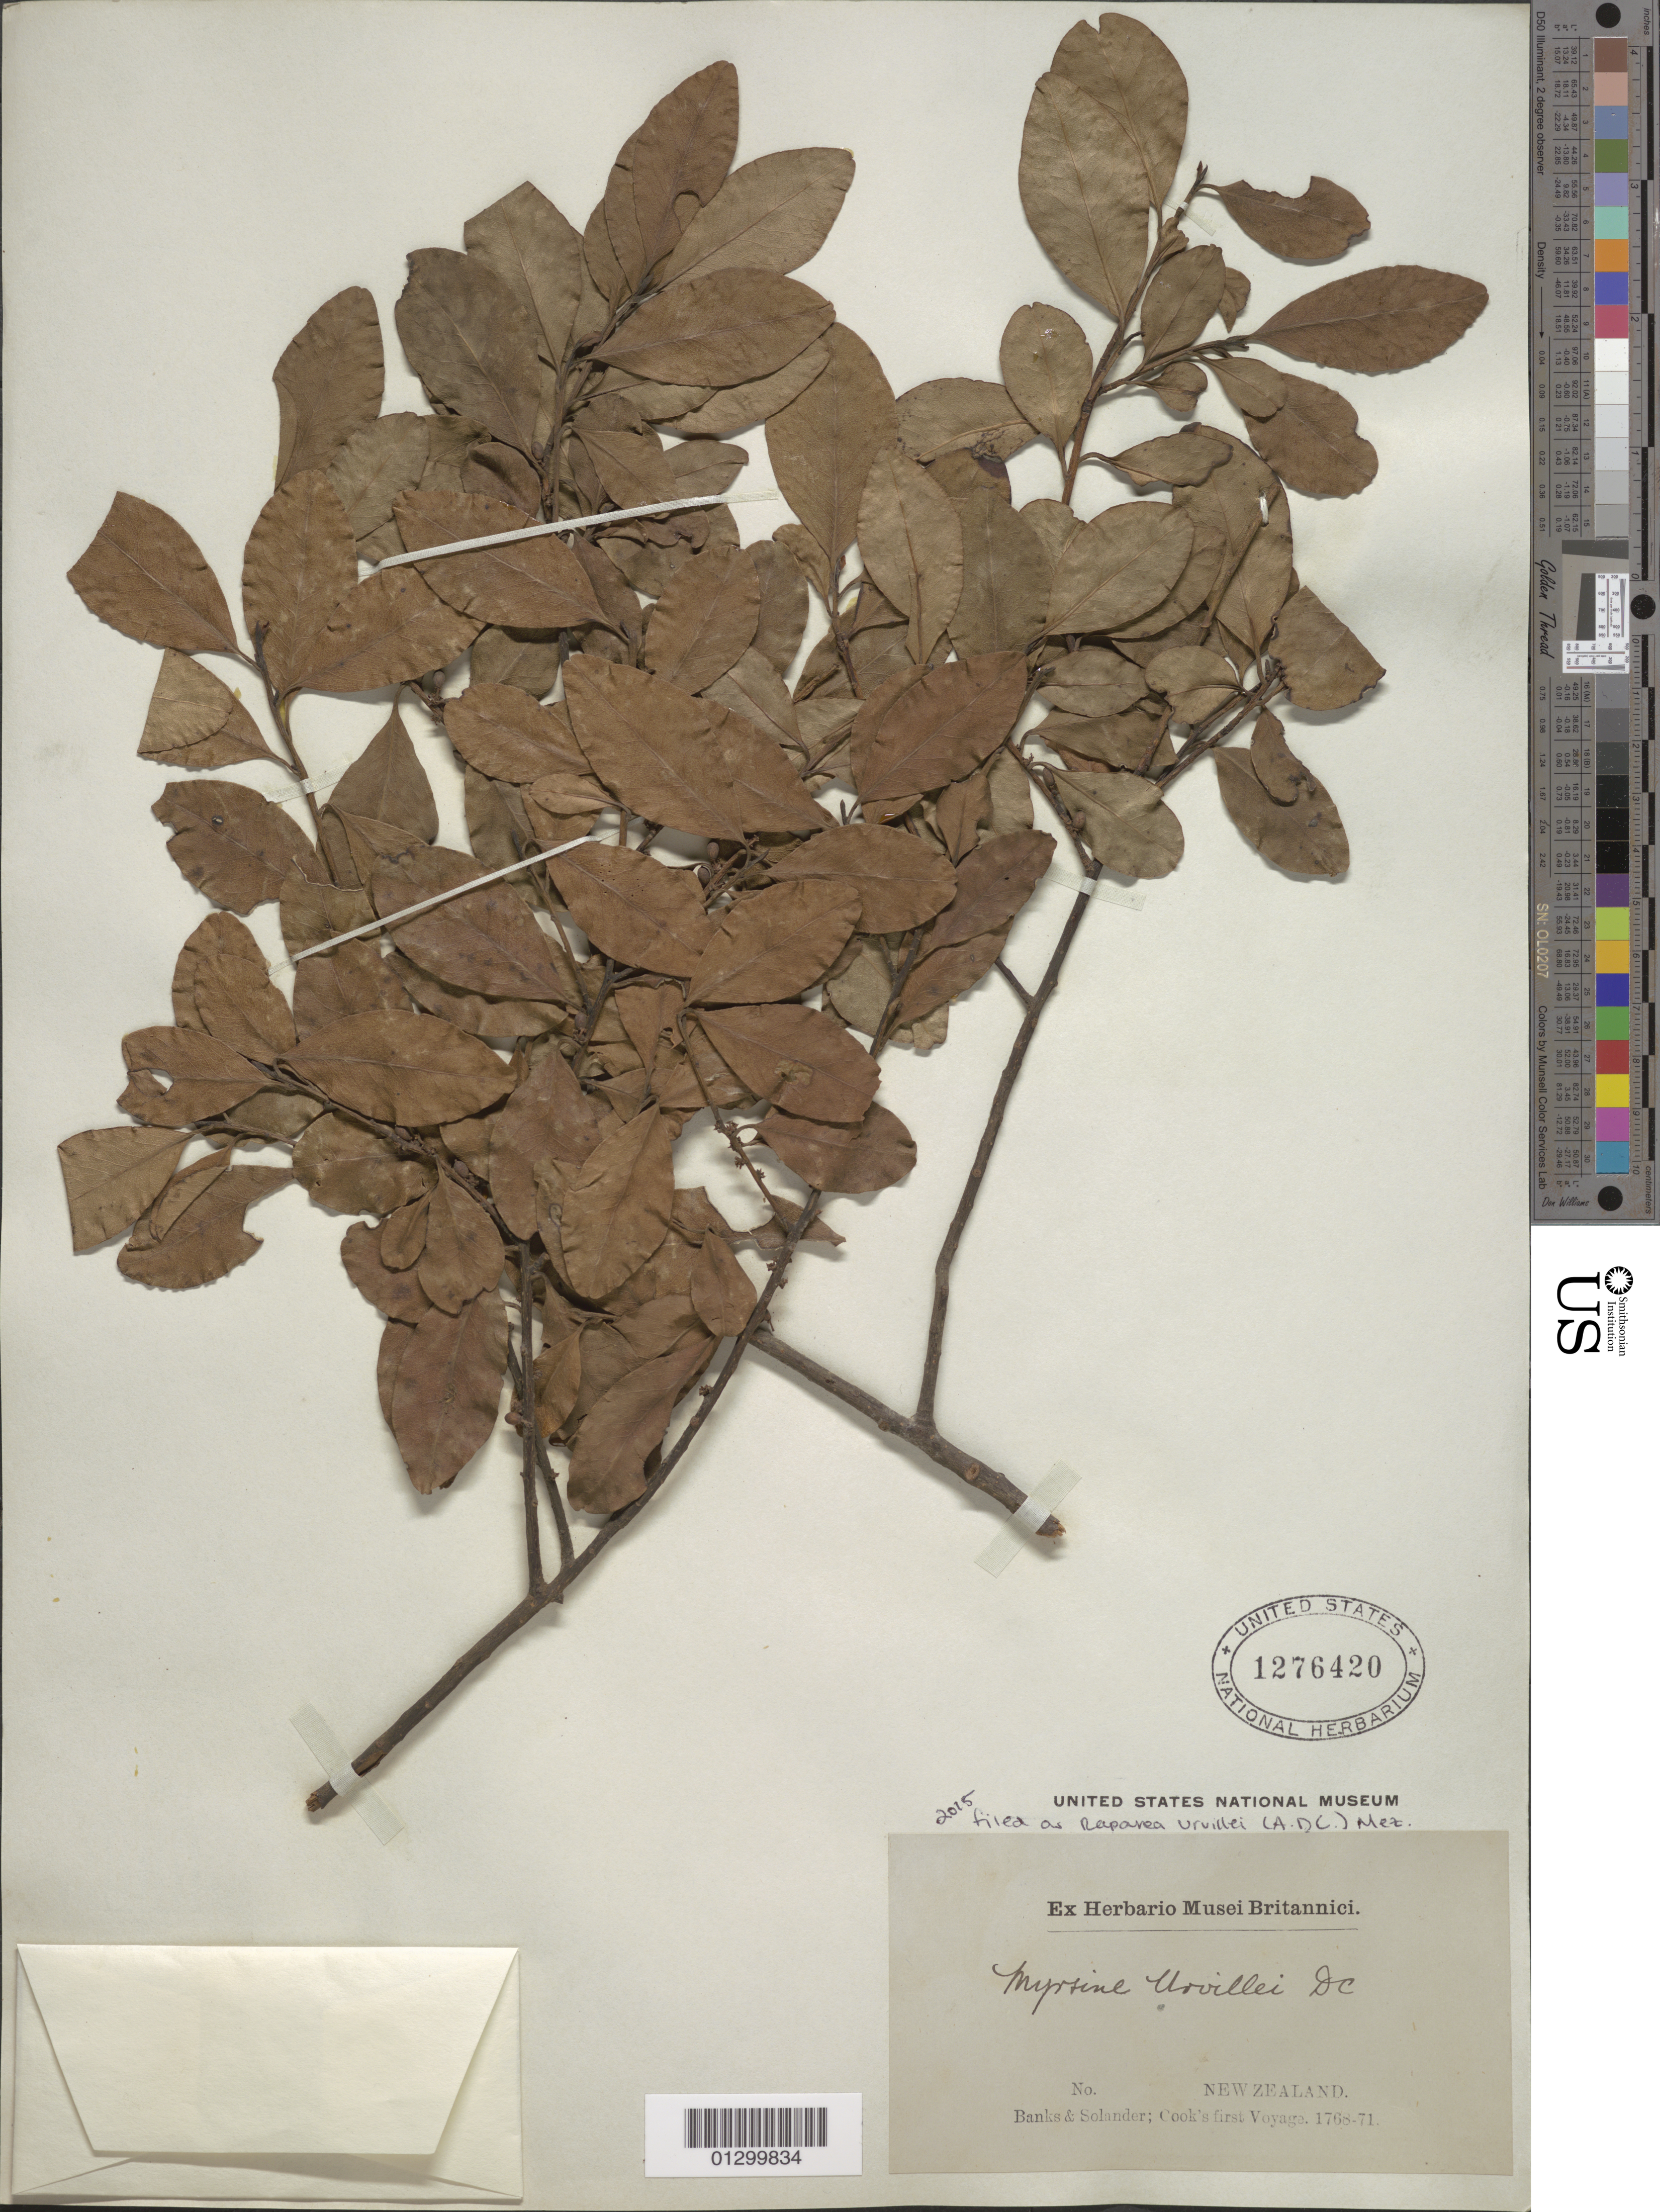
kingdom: Plantae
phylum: Tracheophyta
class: Magnoliopsida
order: Ericales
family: Primulaceae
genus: Rapanea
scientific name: Rapanea urvillei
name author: (A. DC.) Mez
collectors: J. Banks & D. C. Solander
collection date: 1768/1771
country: New Zealand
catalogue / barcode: US 1276420